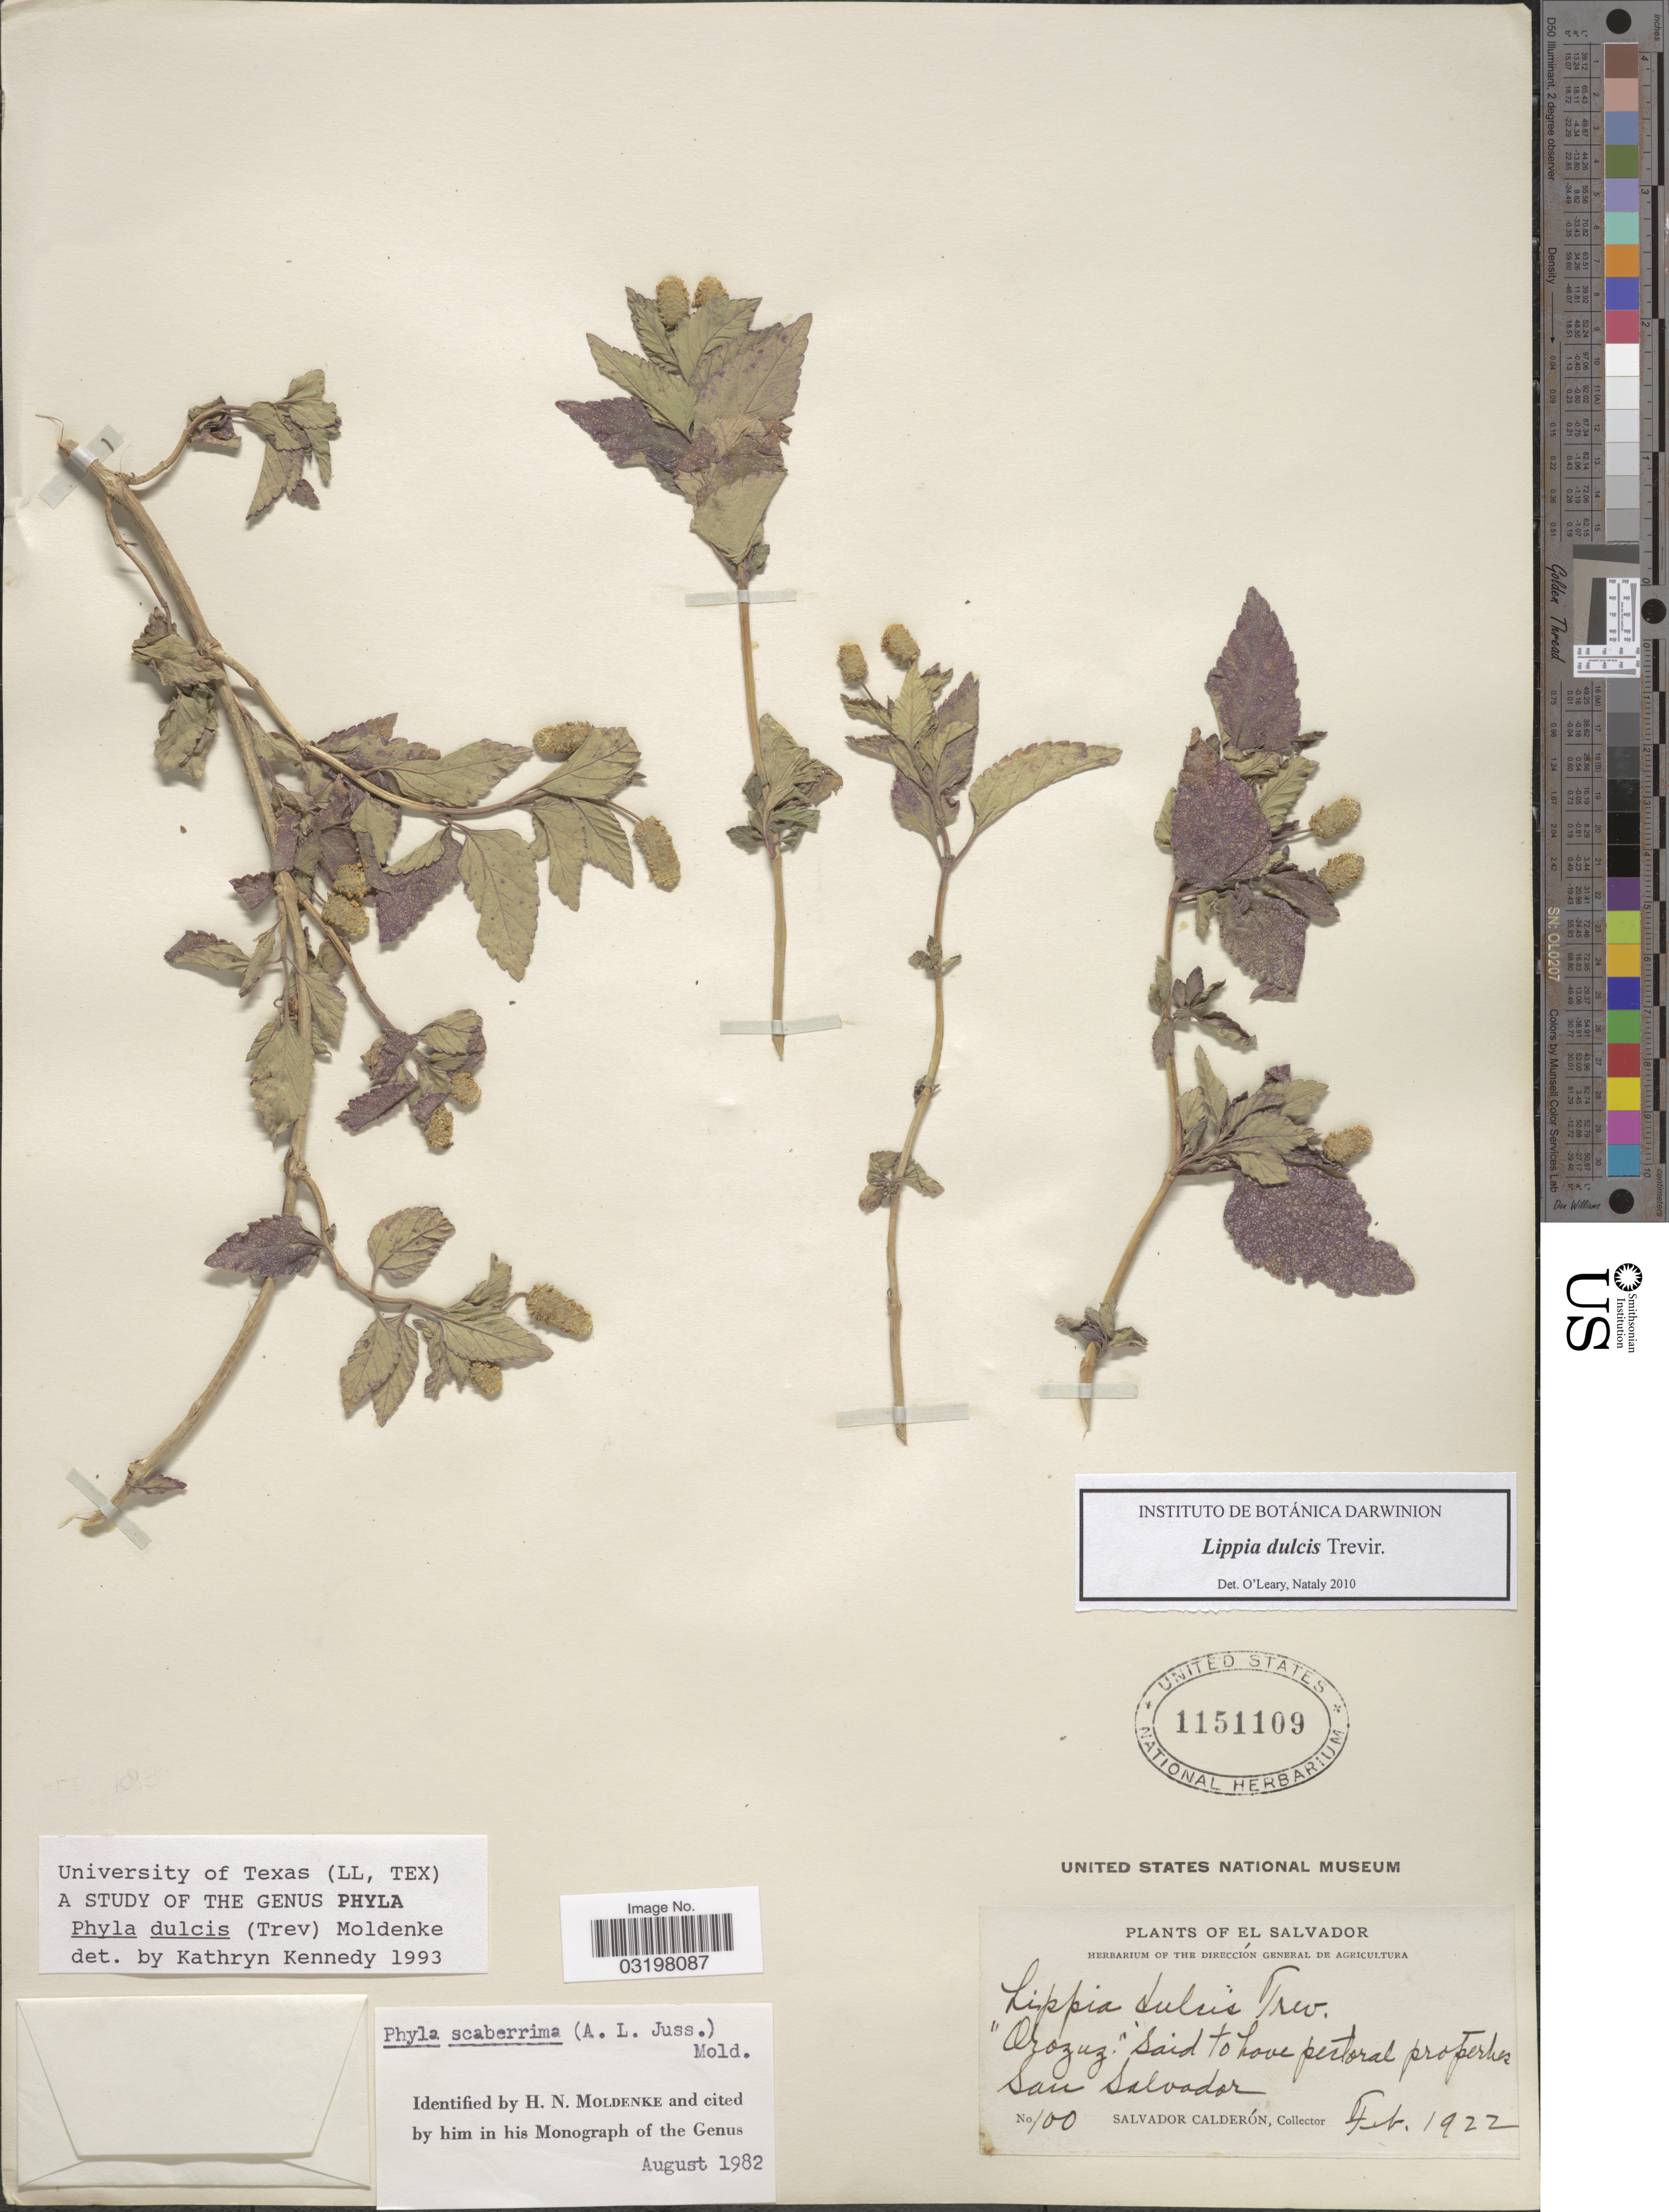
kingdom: Plantae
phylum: Tracheophyta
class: Magnoliopsida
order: Lamiales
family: Verbenaceae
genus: Lippia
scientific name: Lippia dulcis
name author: Trevis.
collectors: S. Calderón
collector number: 100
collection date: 1922-02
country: El Salvador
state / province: San Salvador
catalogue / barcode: US 1151109